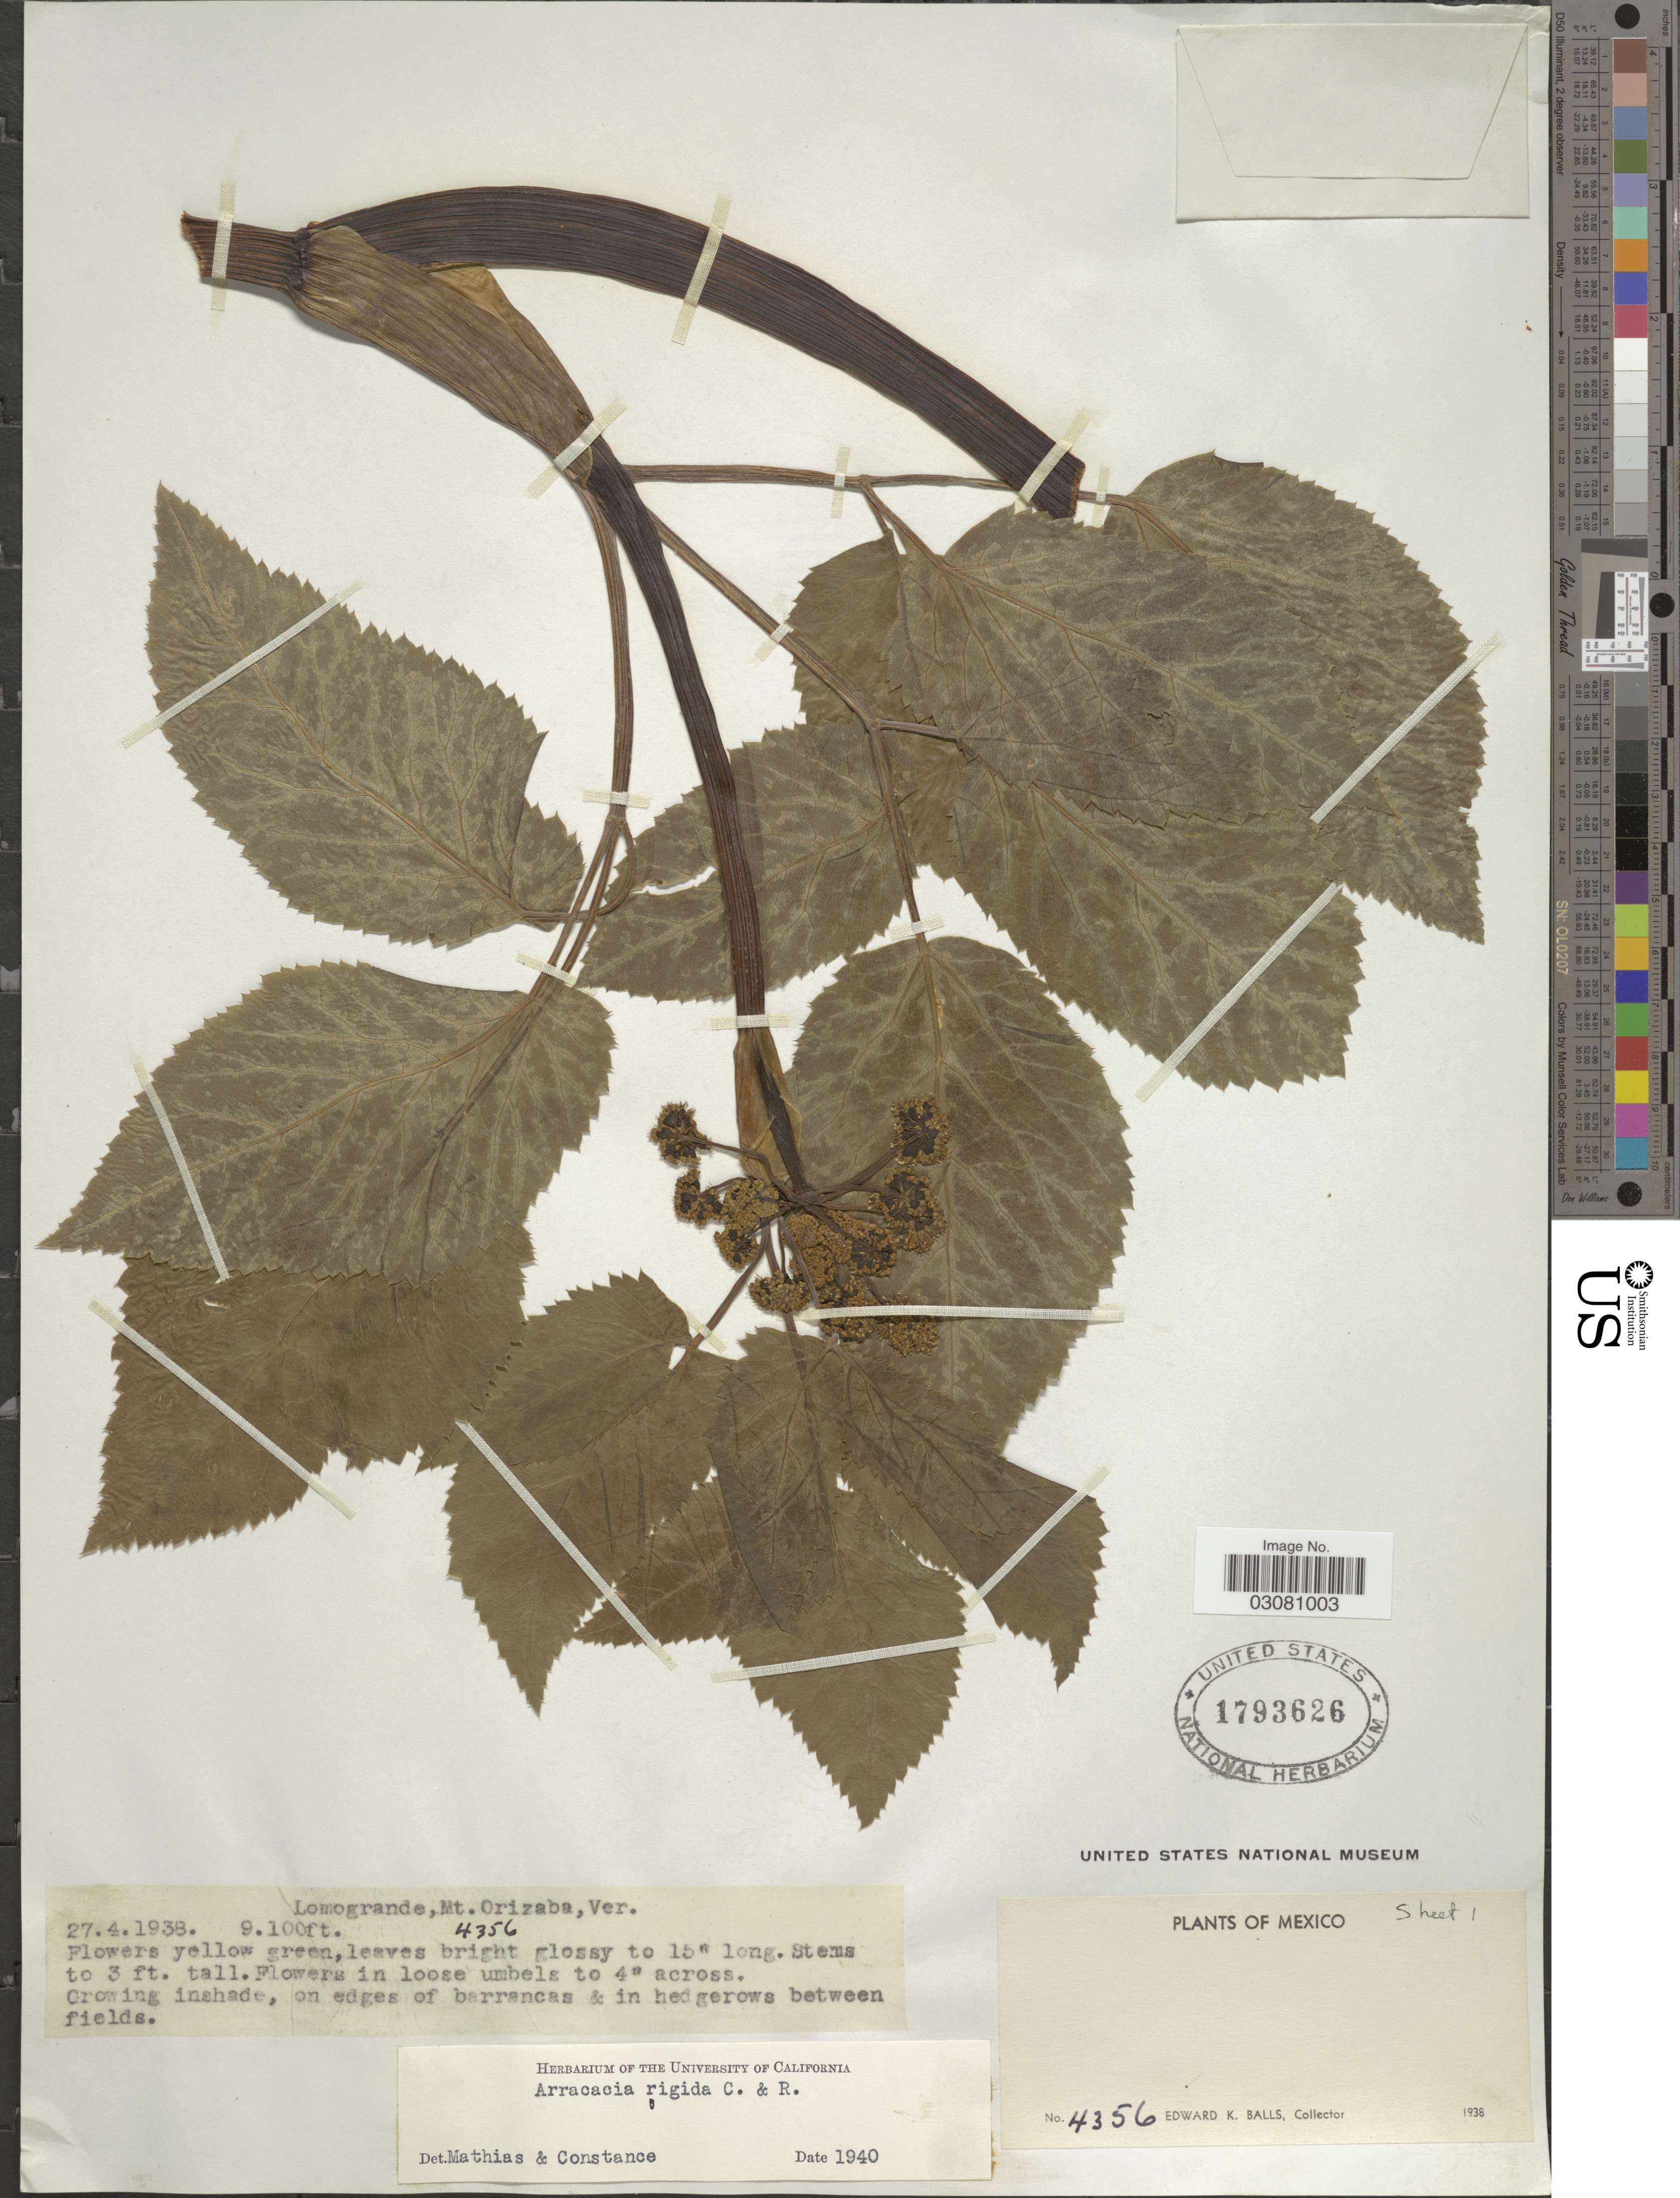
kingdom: Plantae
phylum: Tracheophyta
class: Magnoliopsida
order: Apiales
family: Apiaceae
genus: Arracacia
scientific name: Arracacia rigida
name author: J.M. Coult. & Rose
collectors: E. K. Balls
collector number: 4356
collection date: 1938-04-27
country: Mexico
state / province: Veracruz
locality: Lomogrande, Mt. Orizaba, Ver.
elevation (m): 2774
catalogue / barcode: US 1793626